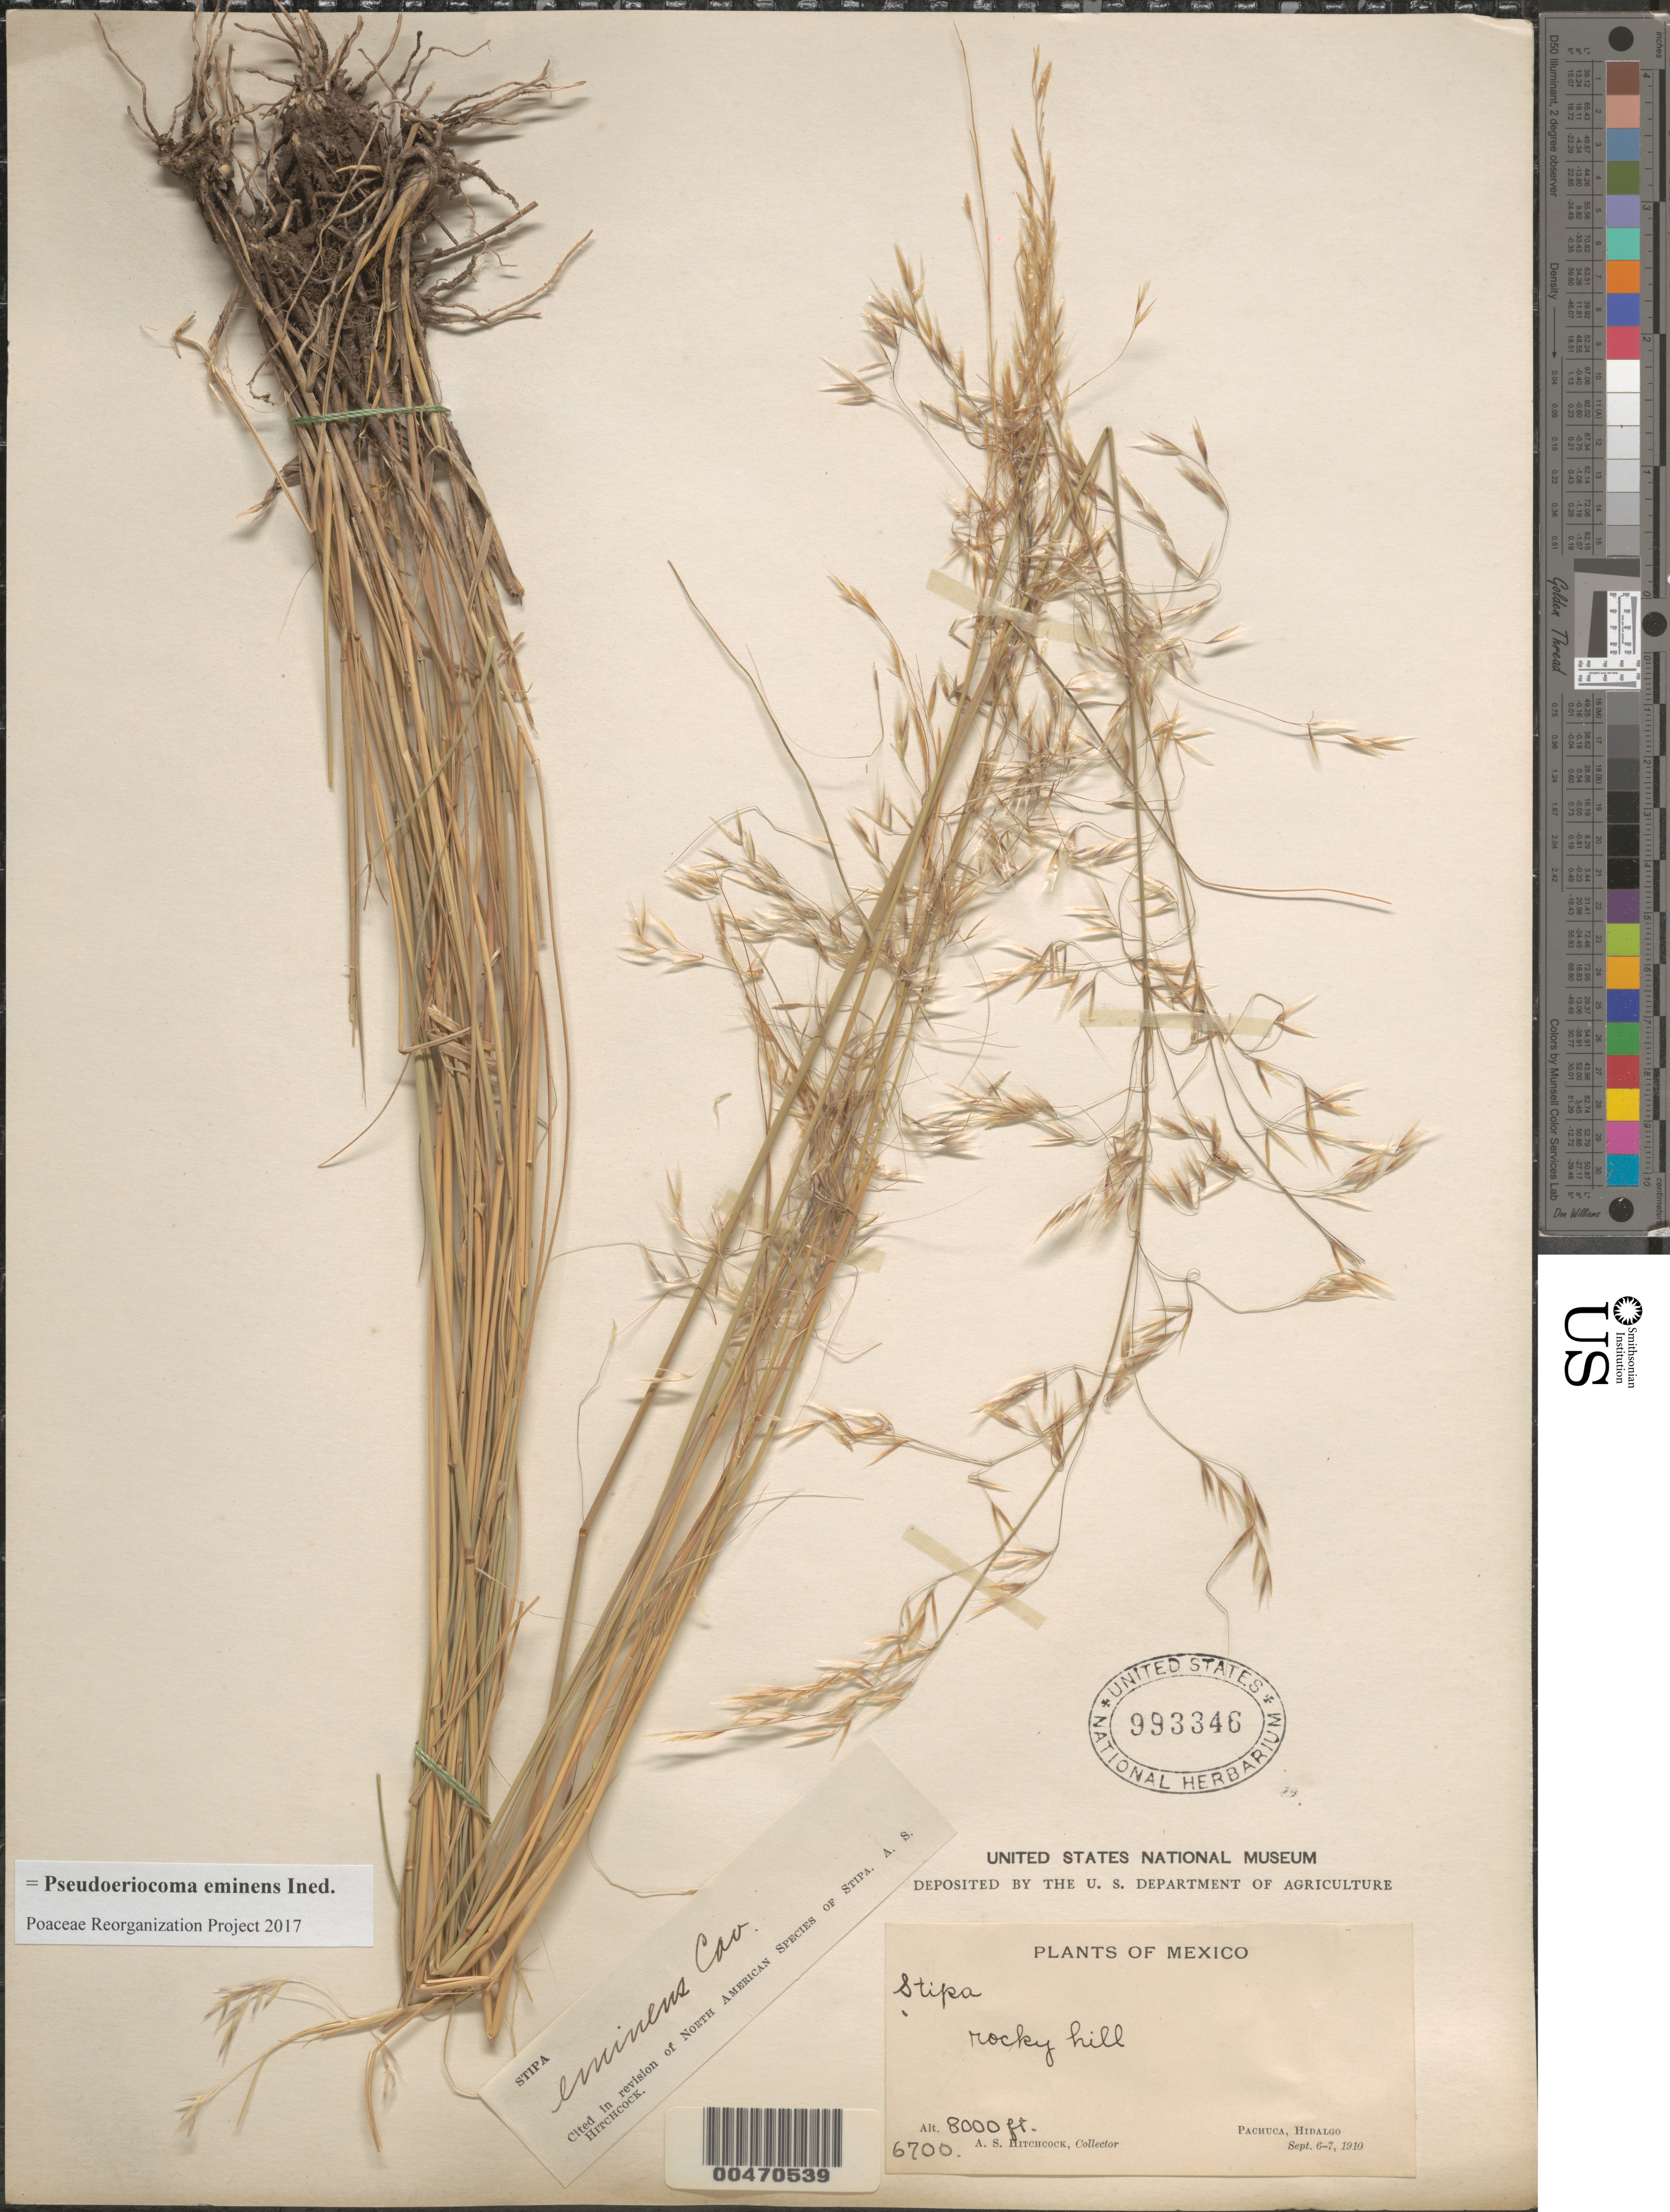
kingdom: Plantae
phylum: Tracheophyta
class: Liliopsida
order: Poales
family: Poaceae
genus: Pseudoeriocoma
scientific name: Pseudoeriocoma eminens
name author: (Cav.) Romasch.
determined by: Poaceae Reorganization Project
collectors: A. S. Hitchcock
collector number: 6700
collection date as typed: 6 Sep 1910 to 7 Sep 1910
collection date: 1910-09-06/1910-09-07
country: Mexico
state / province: Hidalgo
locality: Pachuca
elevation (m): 2438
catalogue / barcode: US 993346